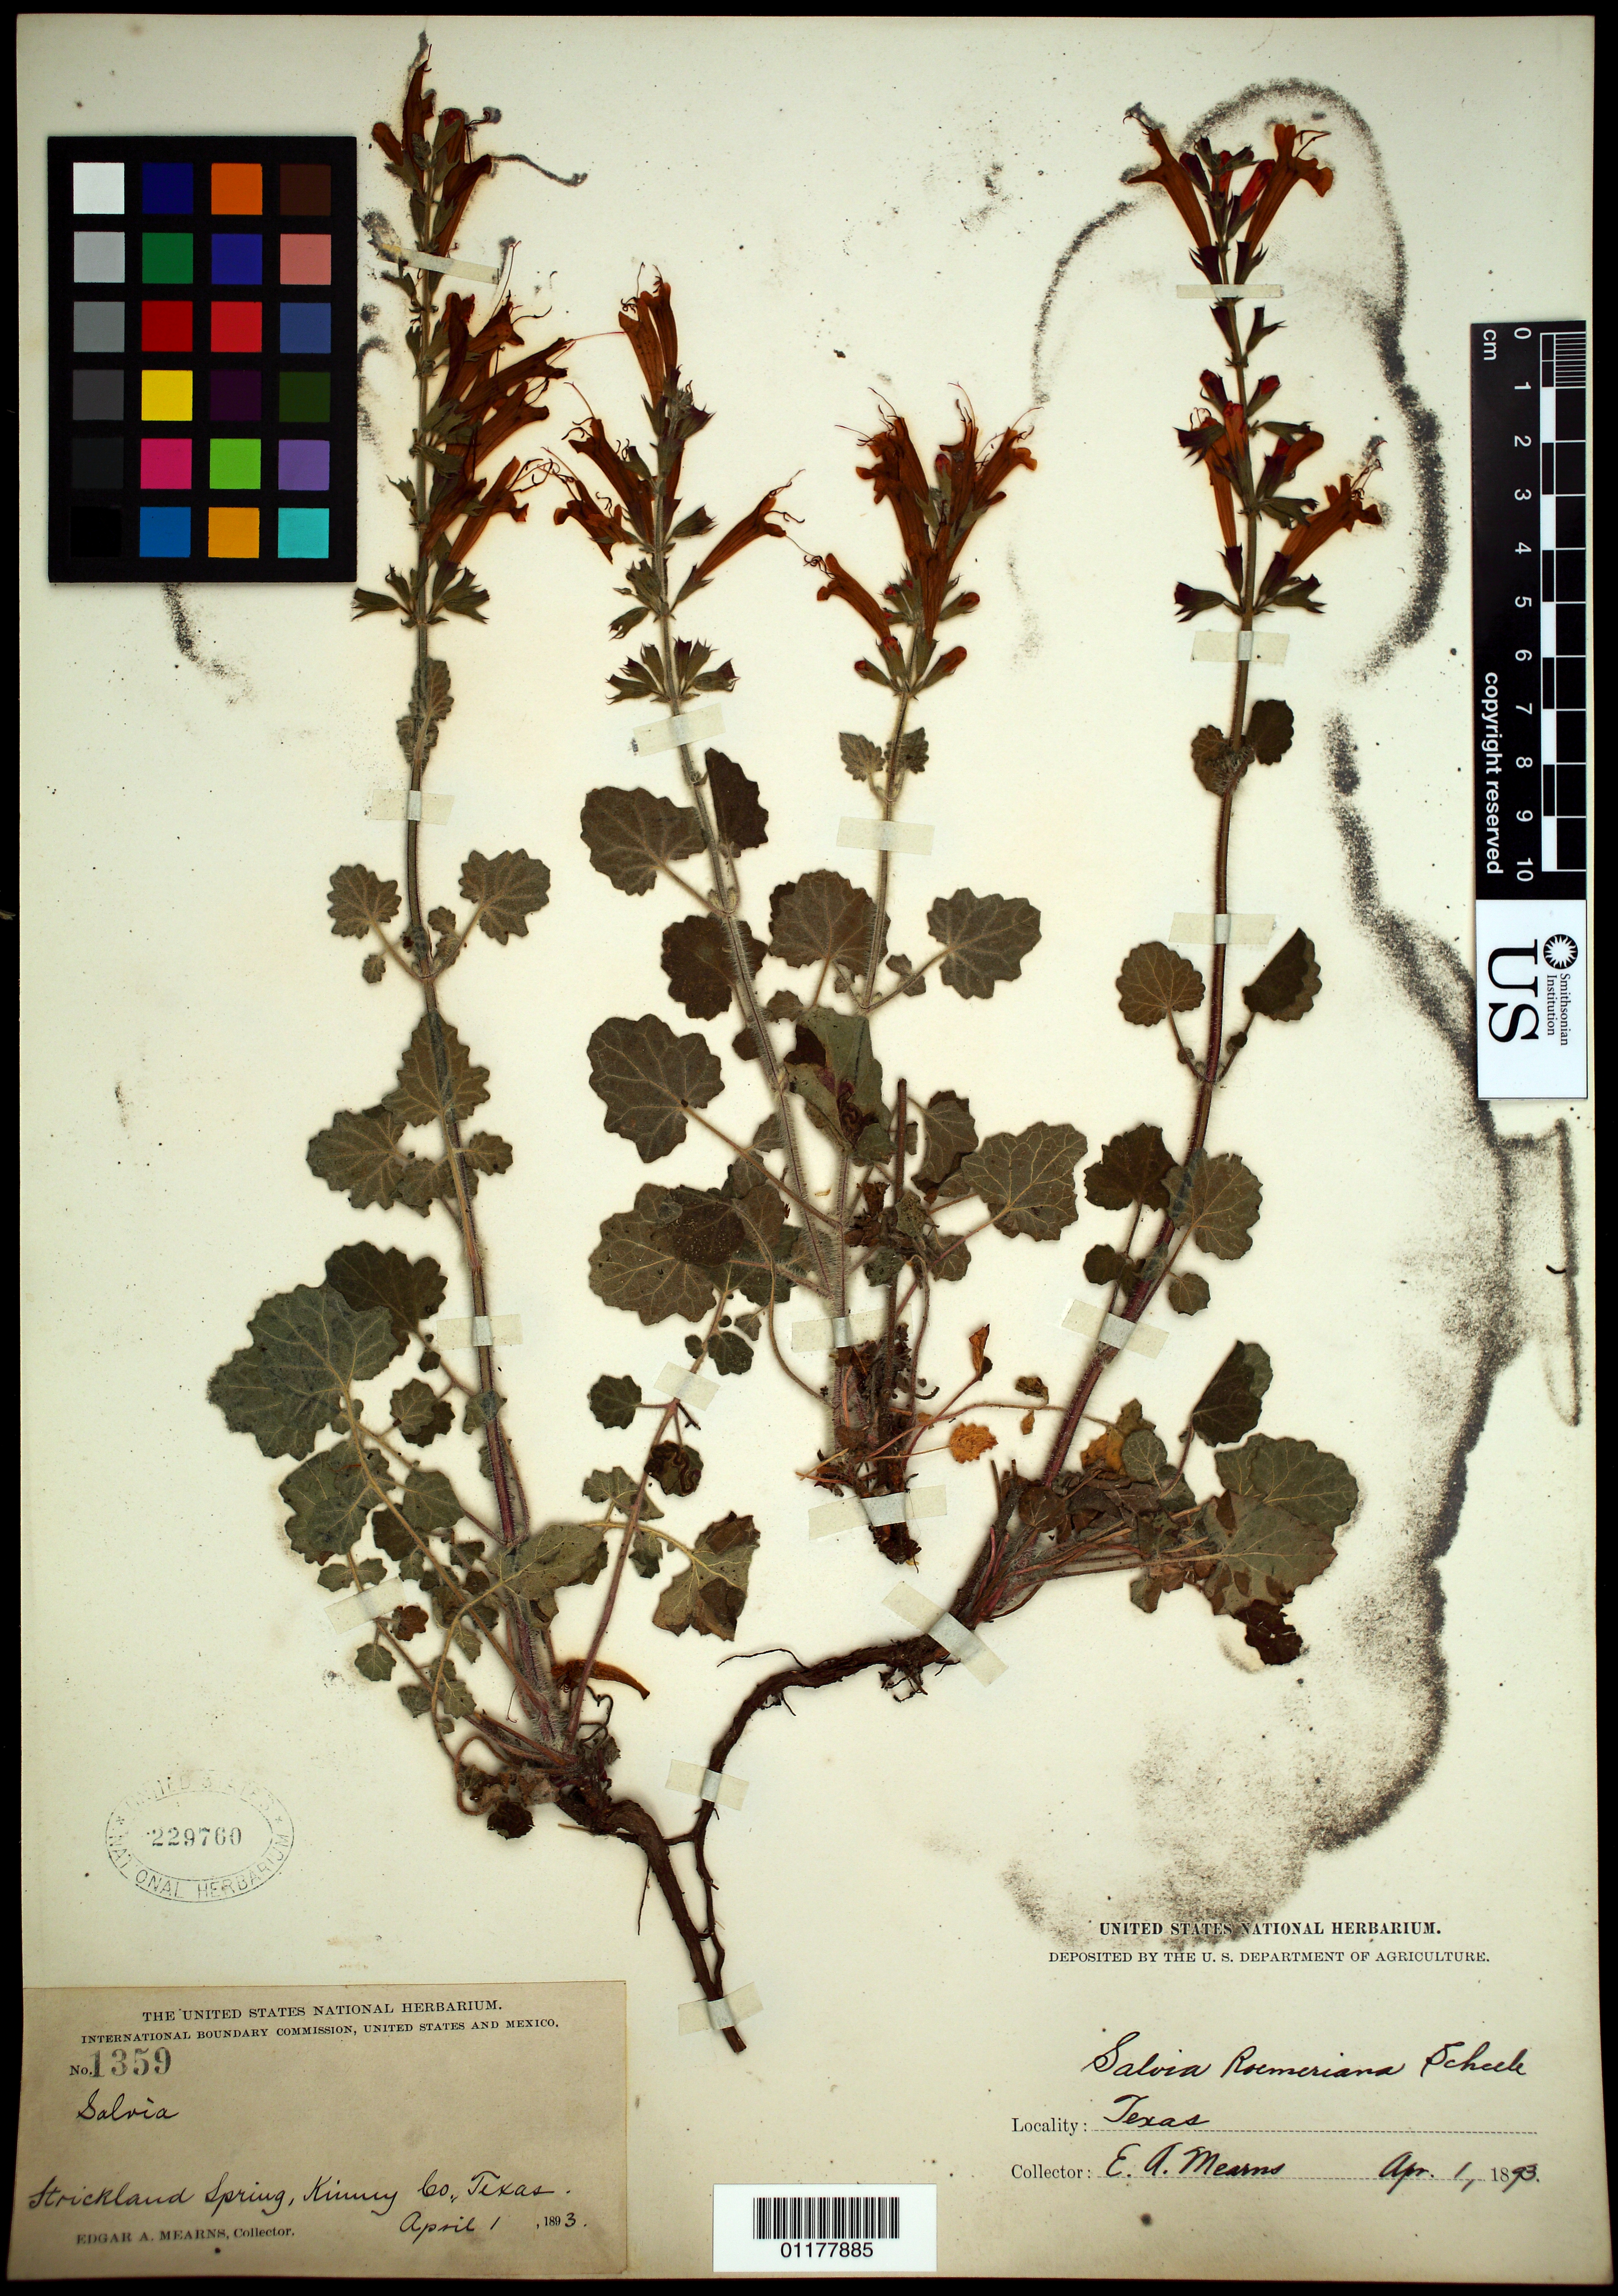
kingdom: Plantae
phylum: Tracheophyta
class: Magnoliopsida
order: Lamiales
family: Lamiaceae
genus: Salvia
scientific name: Salvia roemeriana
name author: Scheele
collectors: E. A. Mearns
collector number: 1359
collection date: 1893-04-01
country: United States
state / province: Texas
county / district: Kinney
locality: Strickland Spring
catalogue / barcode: US 229760